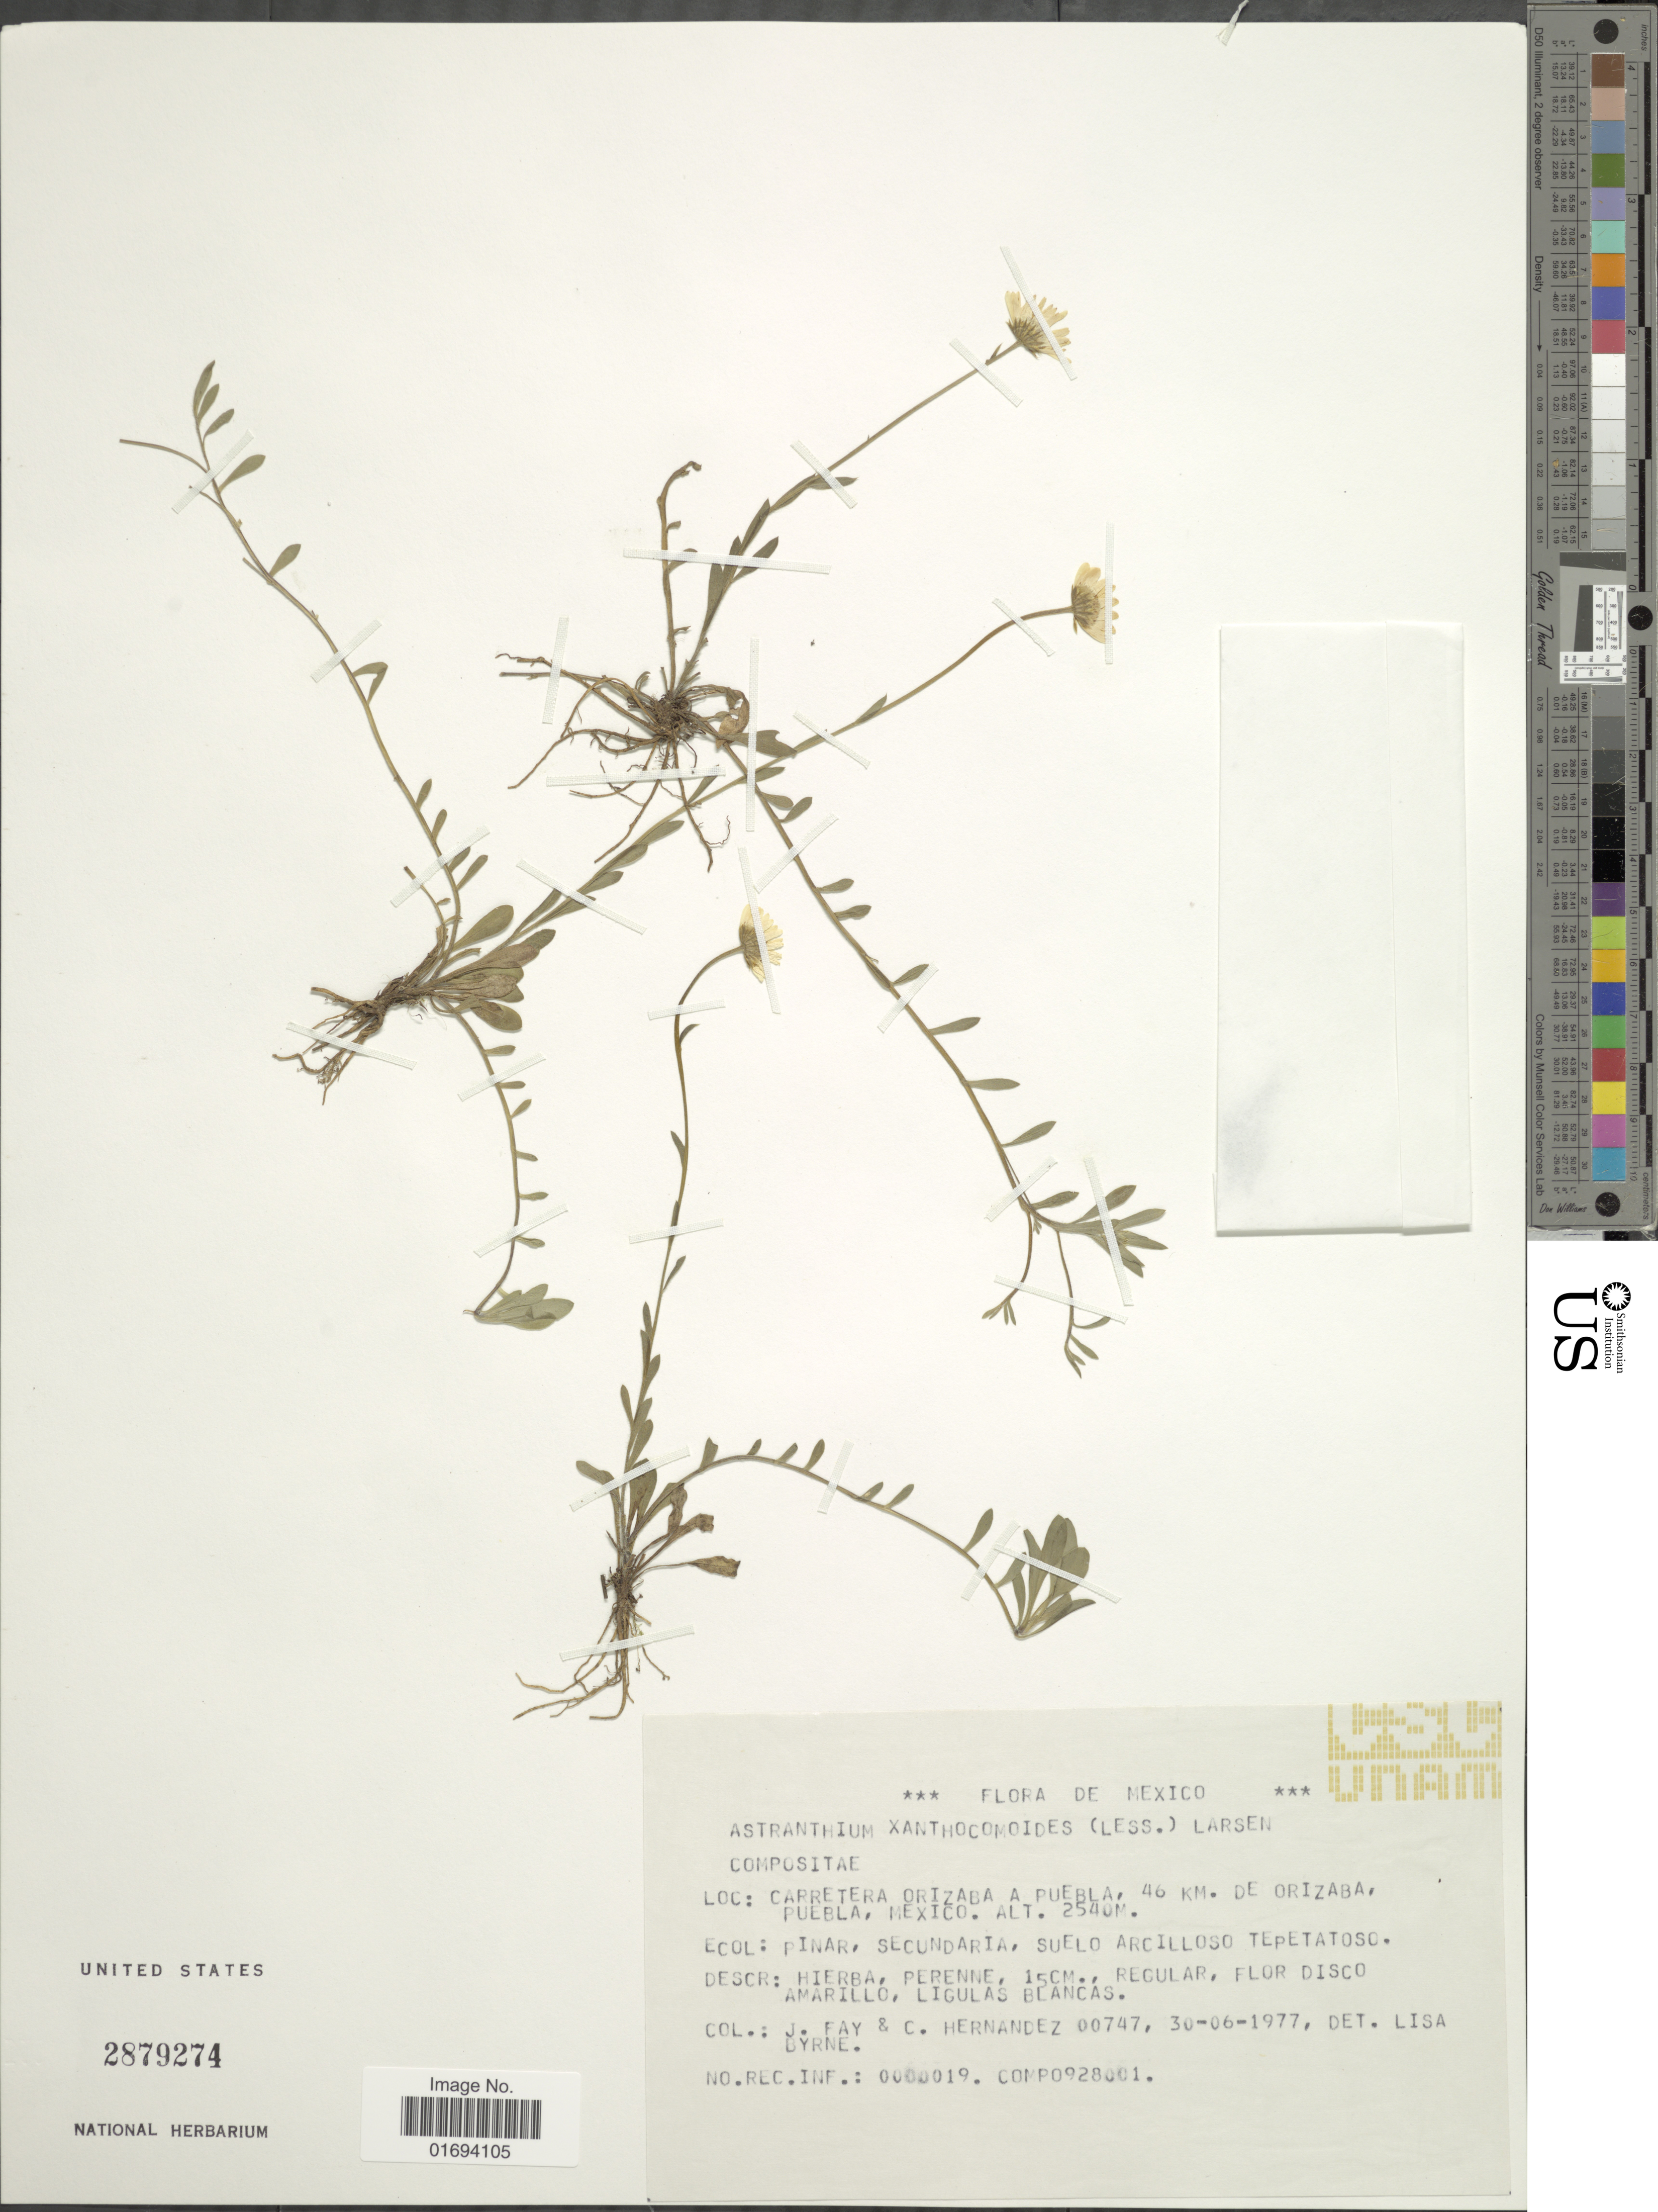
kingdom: Plantae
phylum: Tracheophyta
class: Magnoliopsida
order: Asterales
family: Asteraceae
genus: Astranthium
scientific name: Astranthium xanthocomoides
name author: (Less.) Larsen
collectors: J. Fay & C. Hernandez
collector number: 00747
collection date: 1977-06-30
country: Mexico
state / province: Puebla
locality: Carretera Orizaba a Puebla, 46 Km. de Orizaba, Puebla, Mexico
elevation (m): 2540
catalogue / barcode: US 2879274